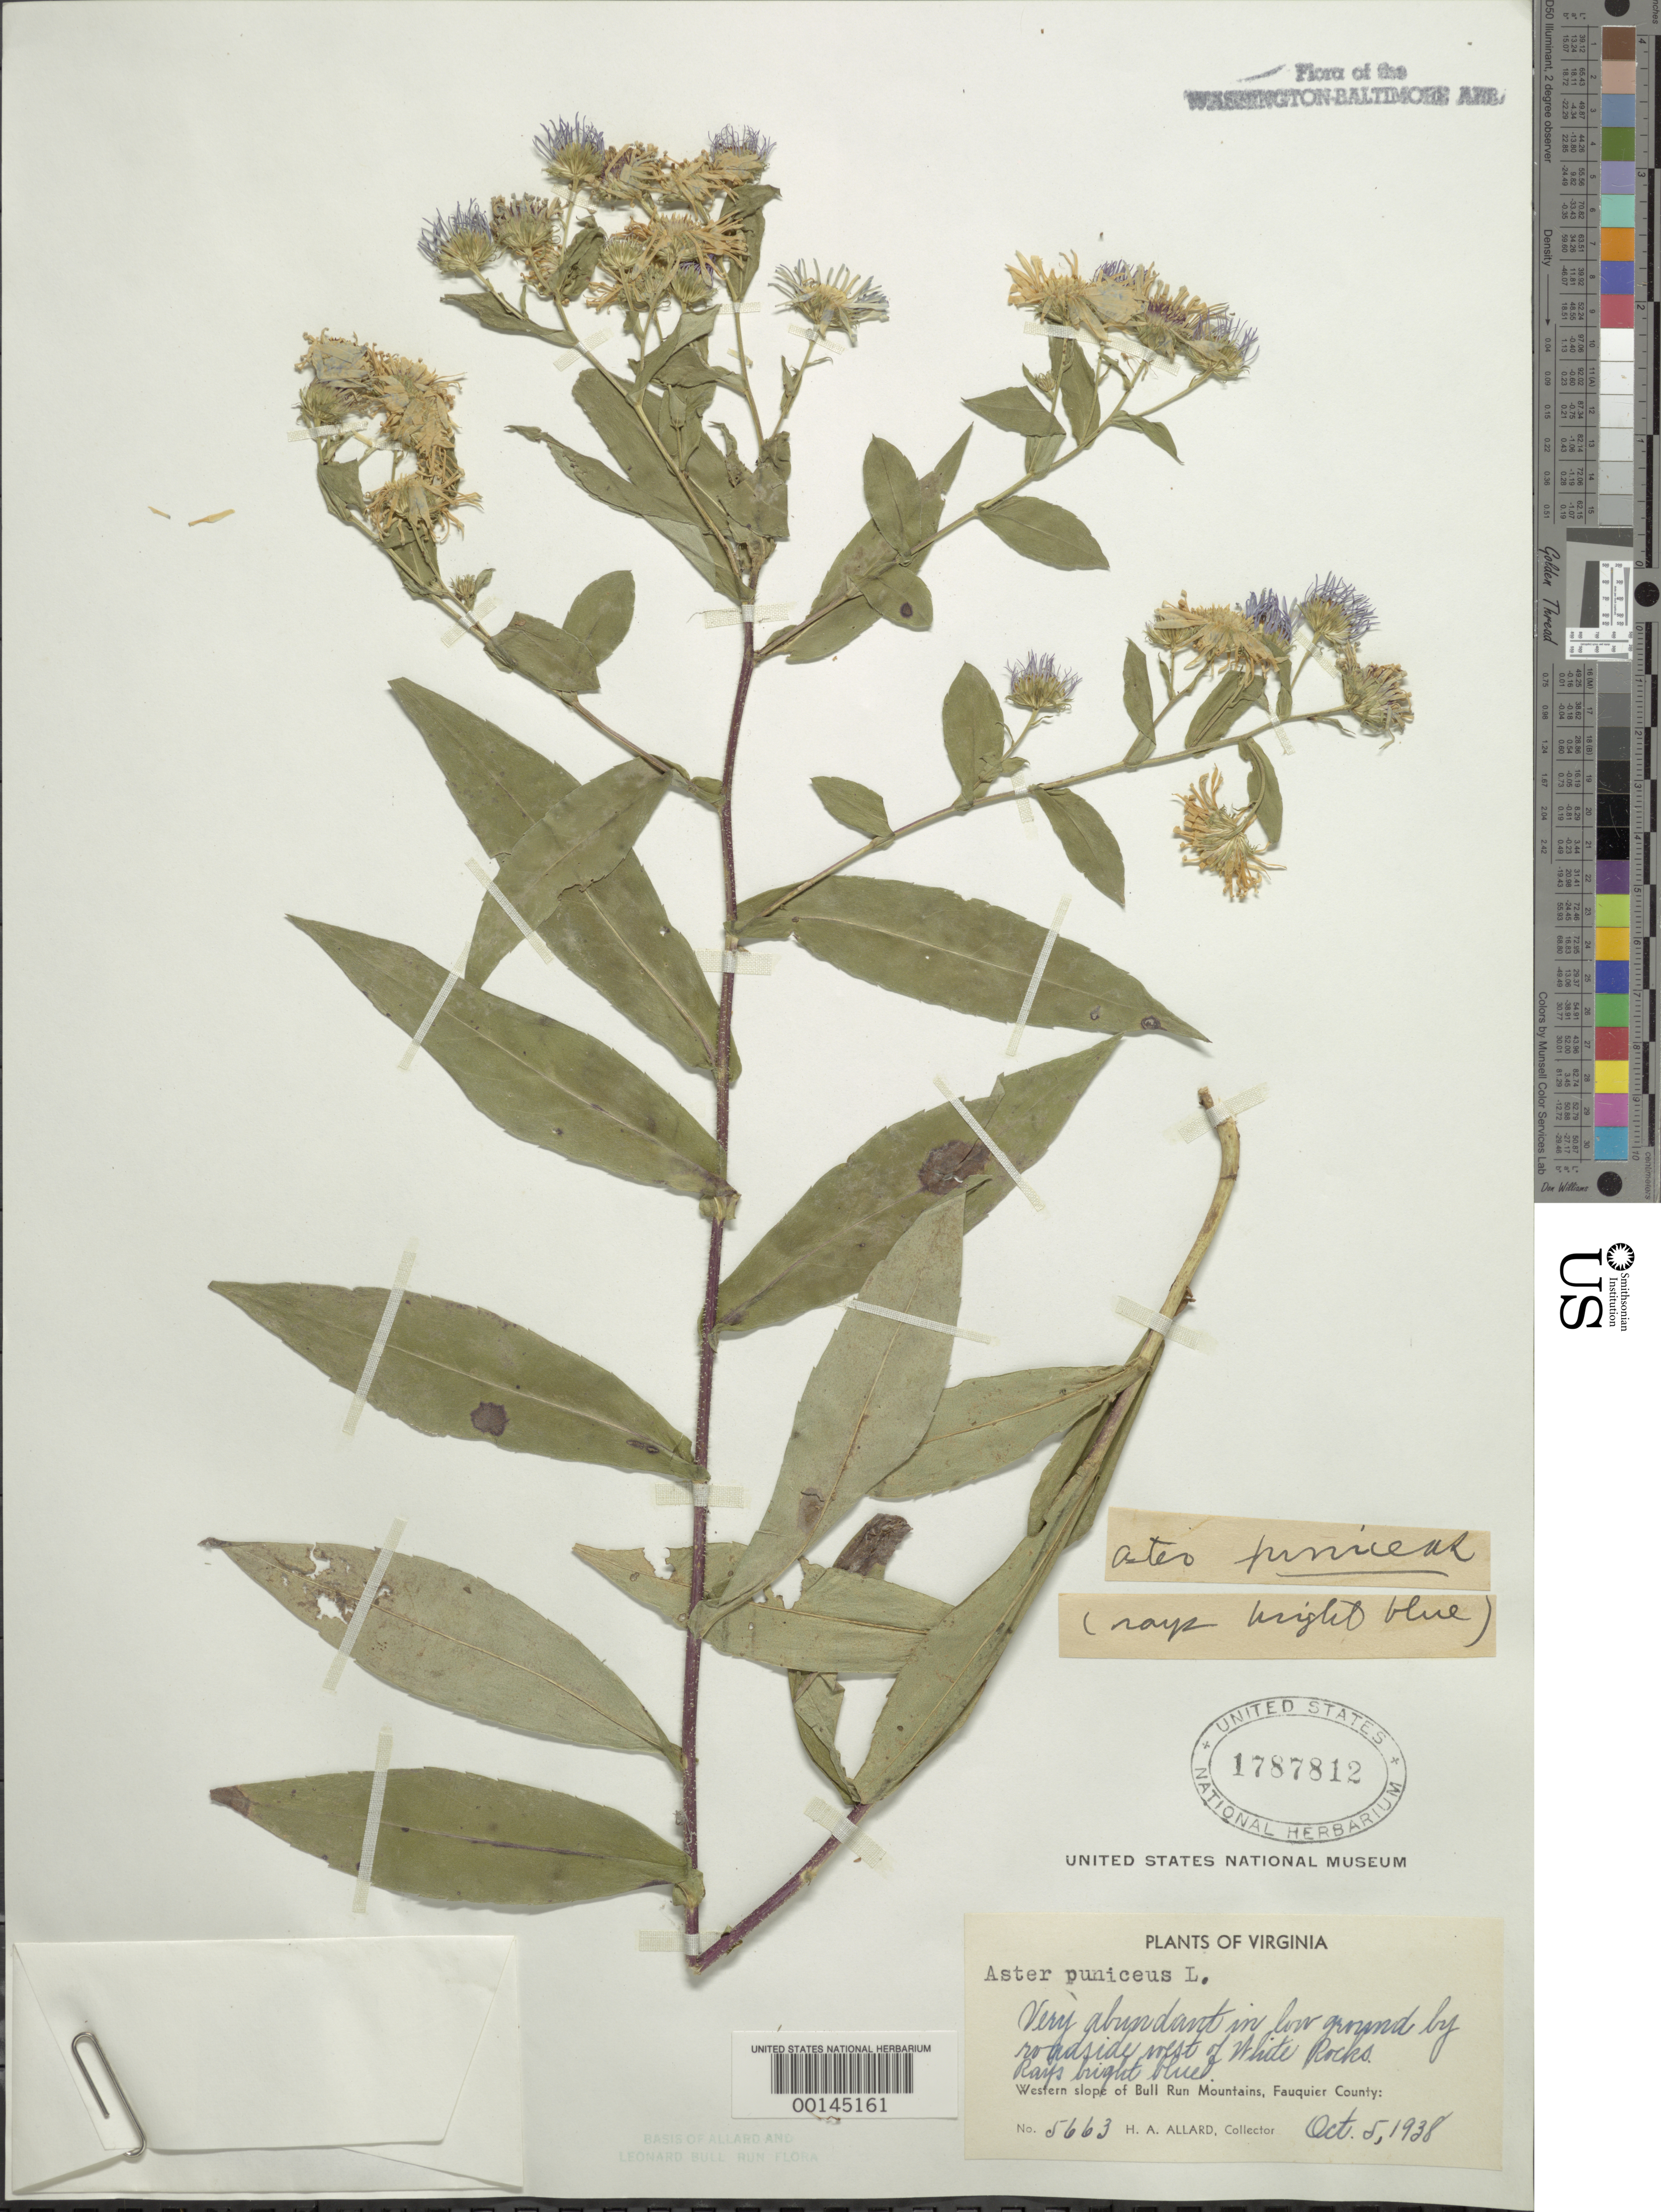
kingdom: Plantae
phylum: Tracheophyta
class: Magnoliopsida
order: Asterales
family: Asteraceae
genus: Symphyotrichum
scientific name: Symphyotrichum puniceum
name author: (L.) Á. Löve & D. Löve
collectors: H. A. Allard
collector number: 5663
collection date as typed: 05 Oct 1938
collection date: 1938-10-05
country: United States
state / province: Virginia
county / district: Fauquier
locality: West of White Rocks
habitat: Low ground by road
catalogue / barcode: US 1787812